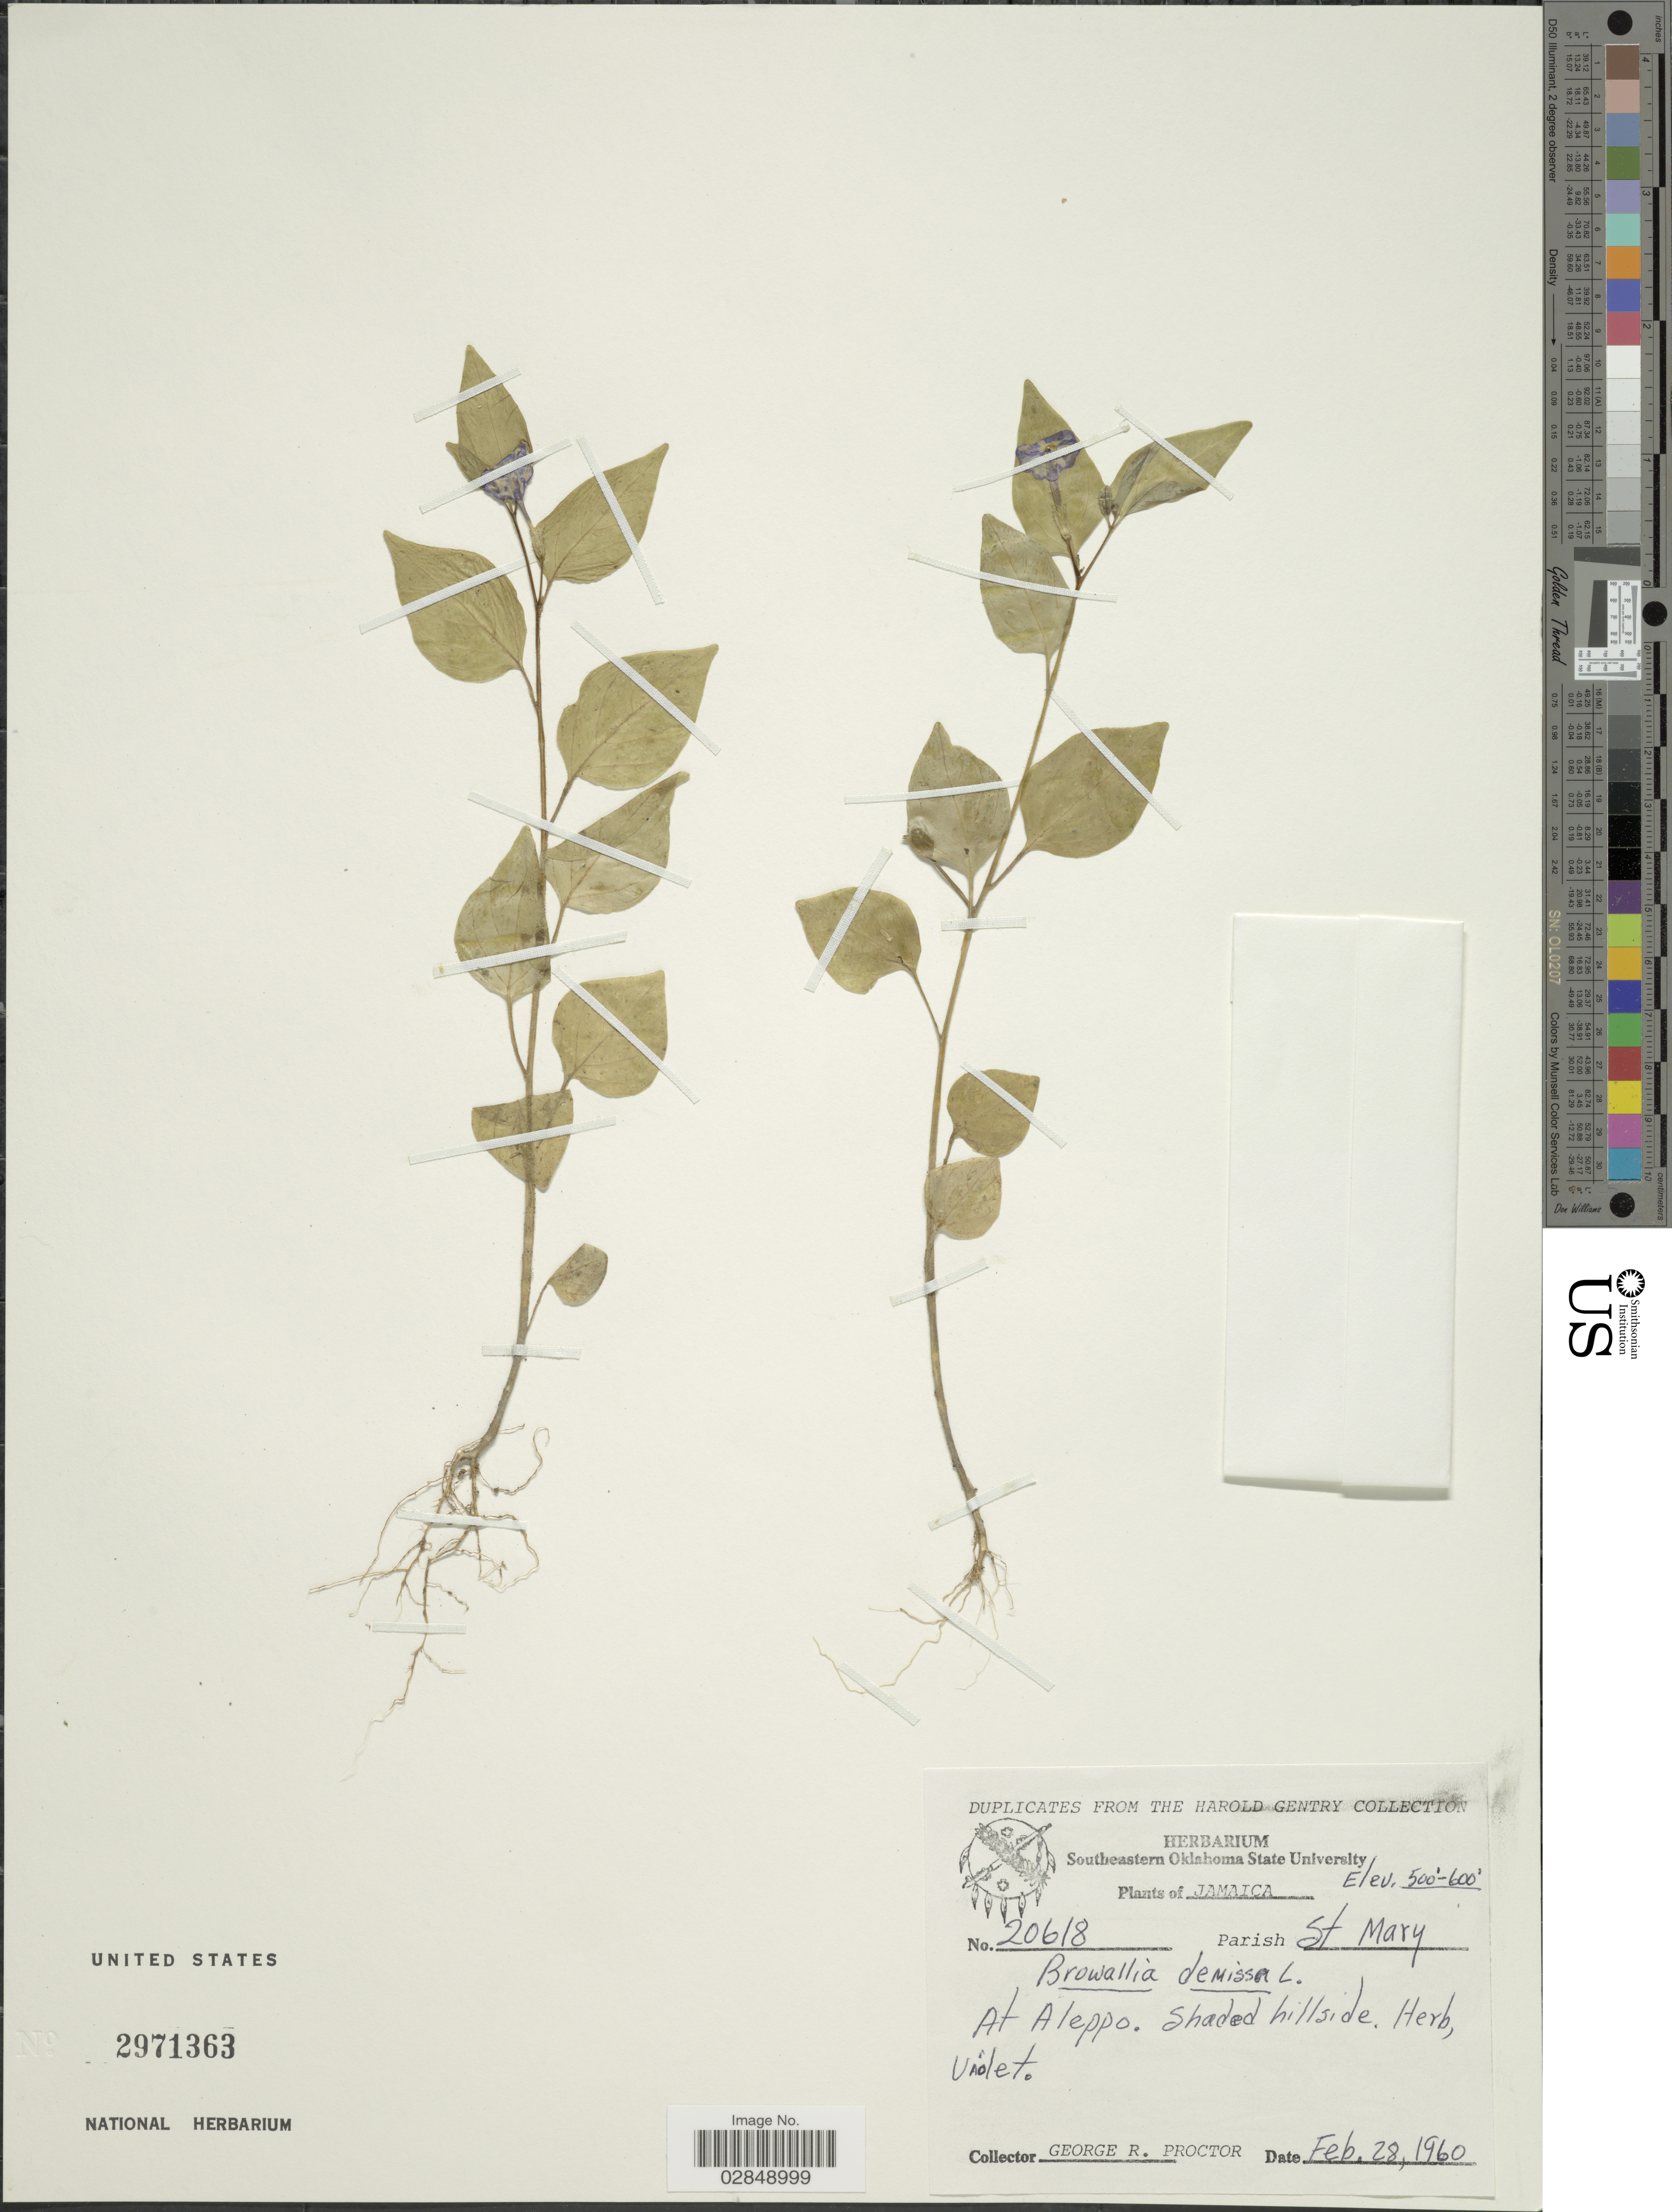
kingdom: Plantae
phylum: Tracheophyta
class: Magnoliopsida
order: Solanales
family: Solanaceae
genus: Browallia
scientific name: Browallia americana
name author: L.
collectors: G. R. Proctor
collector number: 20618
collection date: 1960-02-28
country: Jamaica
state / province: Saint Mary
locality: At Aleppo.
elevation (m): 152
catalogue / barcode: US 2971363